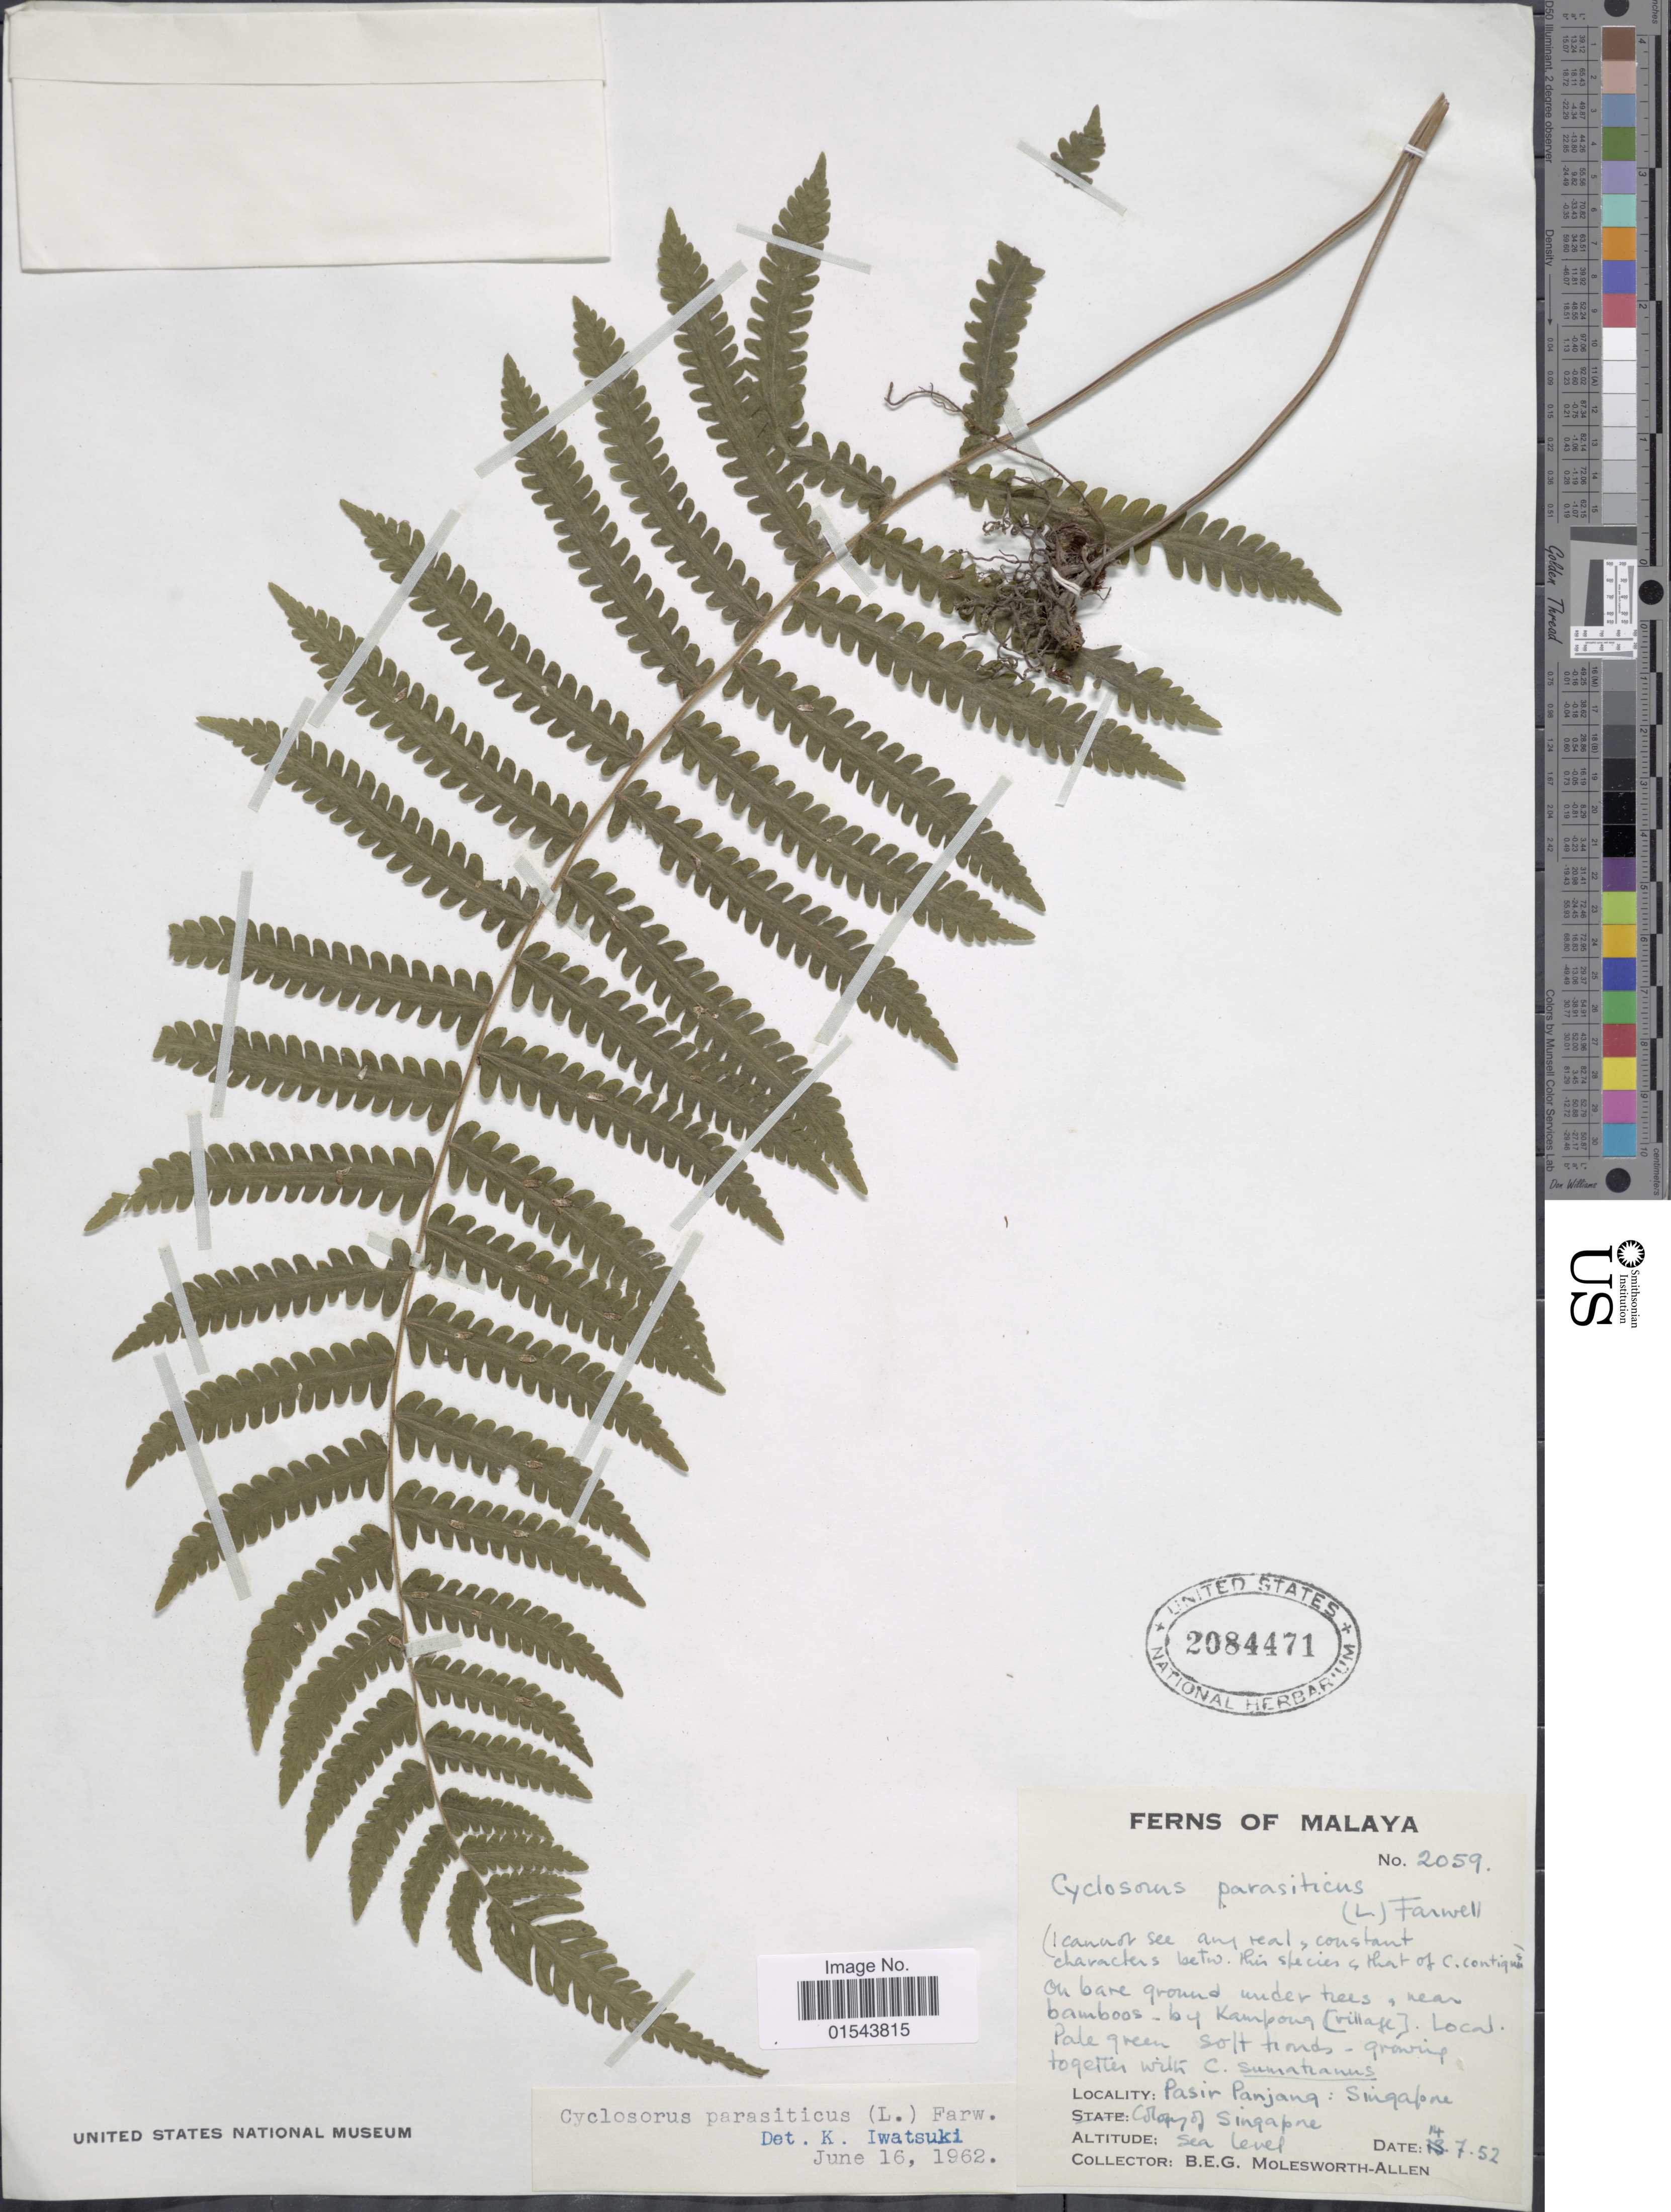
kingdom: Plantae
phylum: Tracheophyta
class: Polypodiopsida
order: Polypodiales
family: Thelypteridaceae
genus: Christella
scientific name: Christella parasitica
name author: (L.) H. Lév.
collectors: B. E. G. Molesworth-Allen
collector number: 2059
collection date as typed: Transcribed d/m/y: 14/7/52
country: Singapore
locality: Pasir Panjang. By Kampong (village)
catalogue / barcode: US 2084471